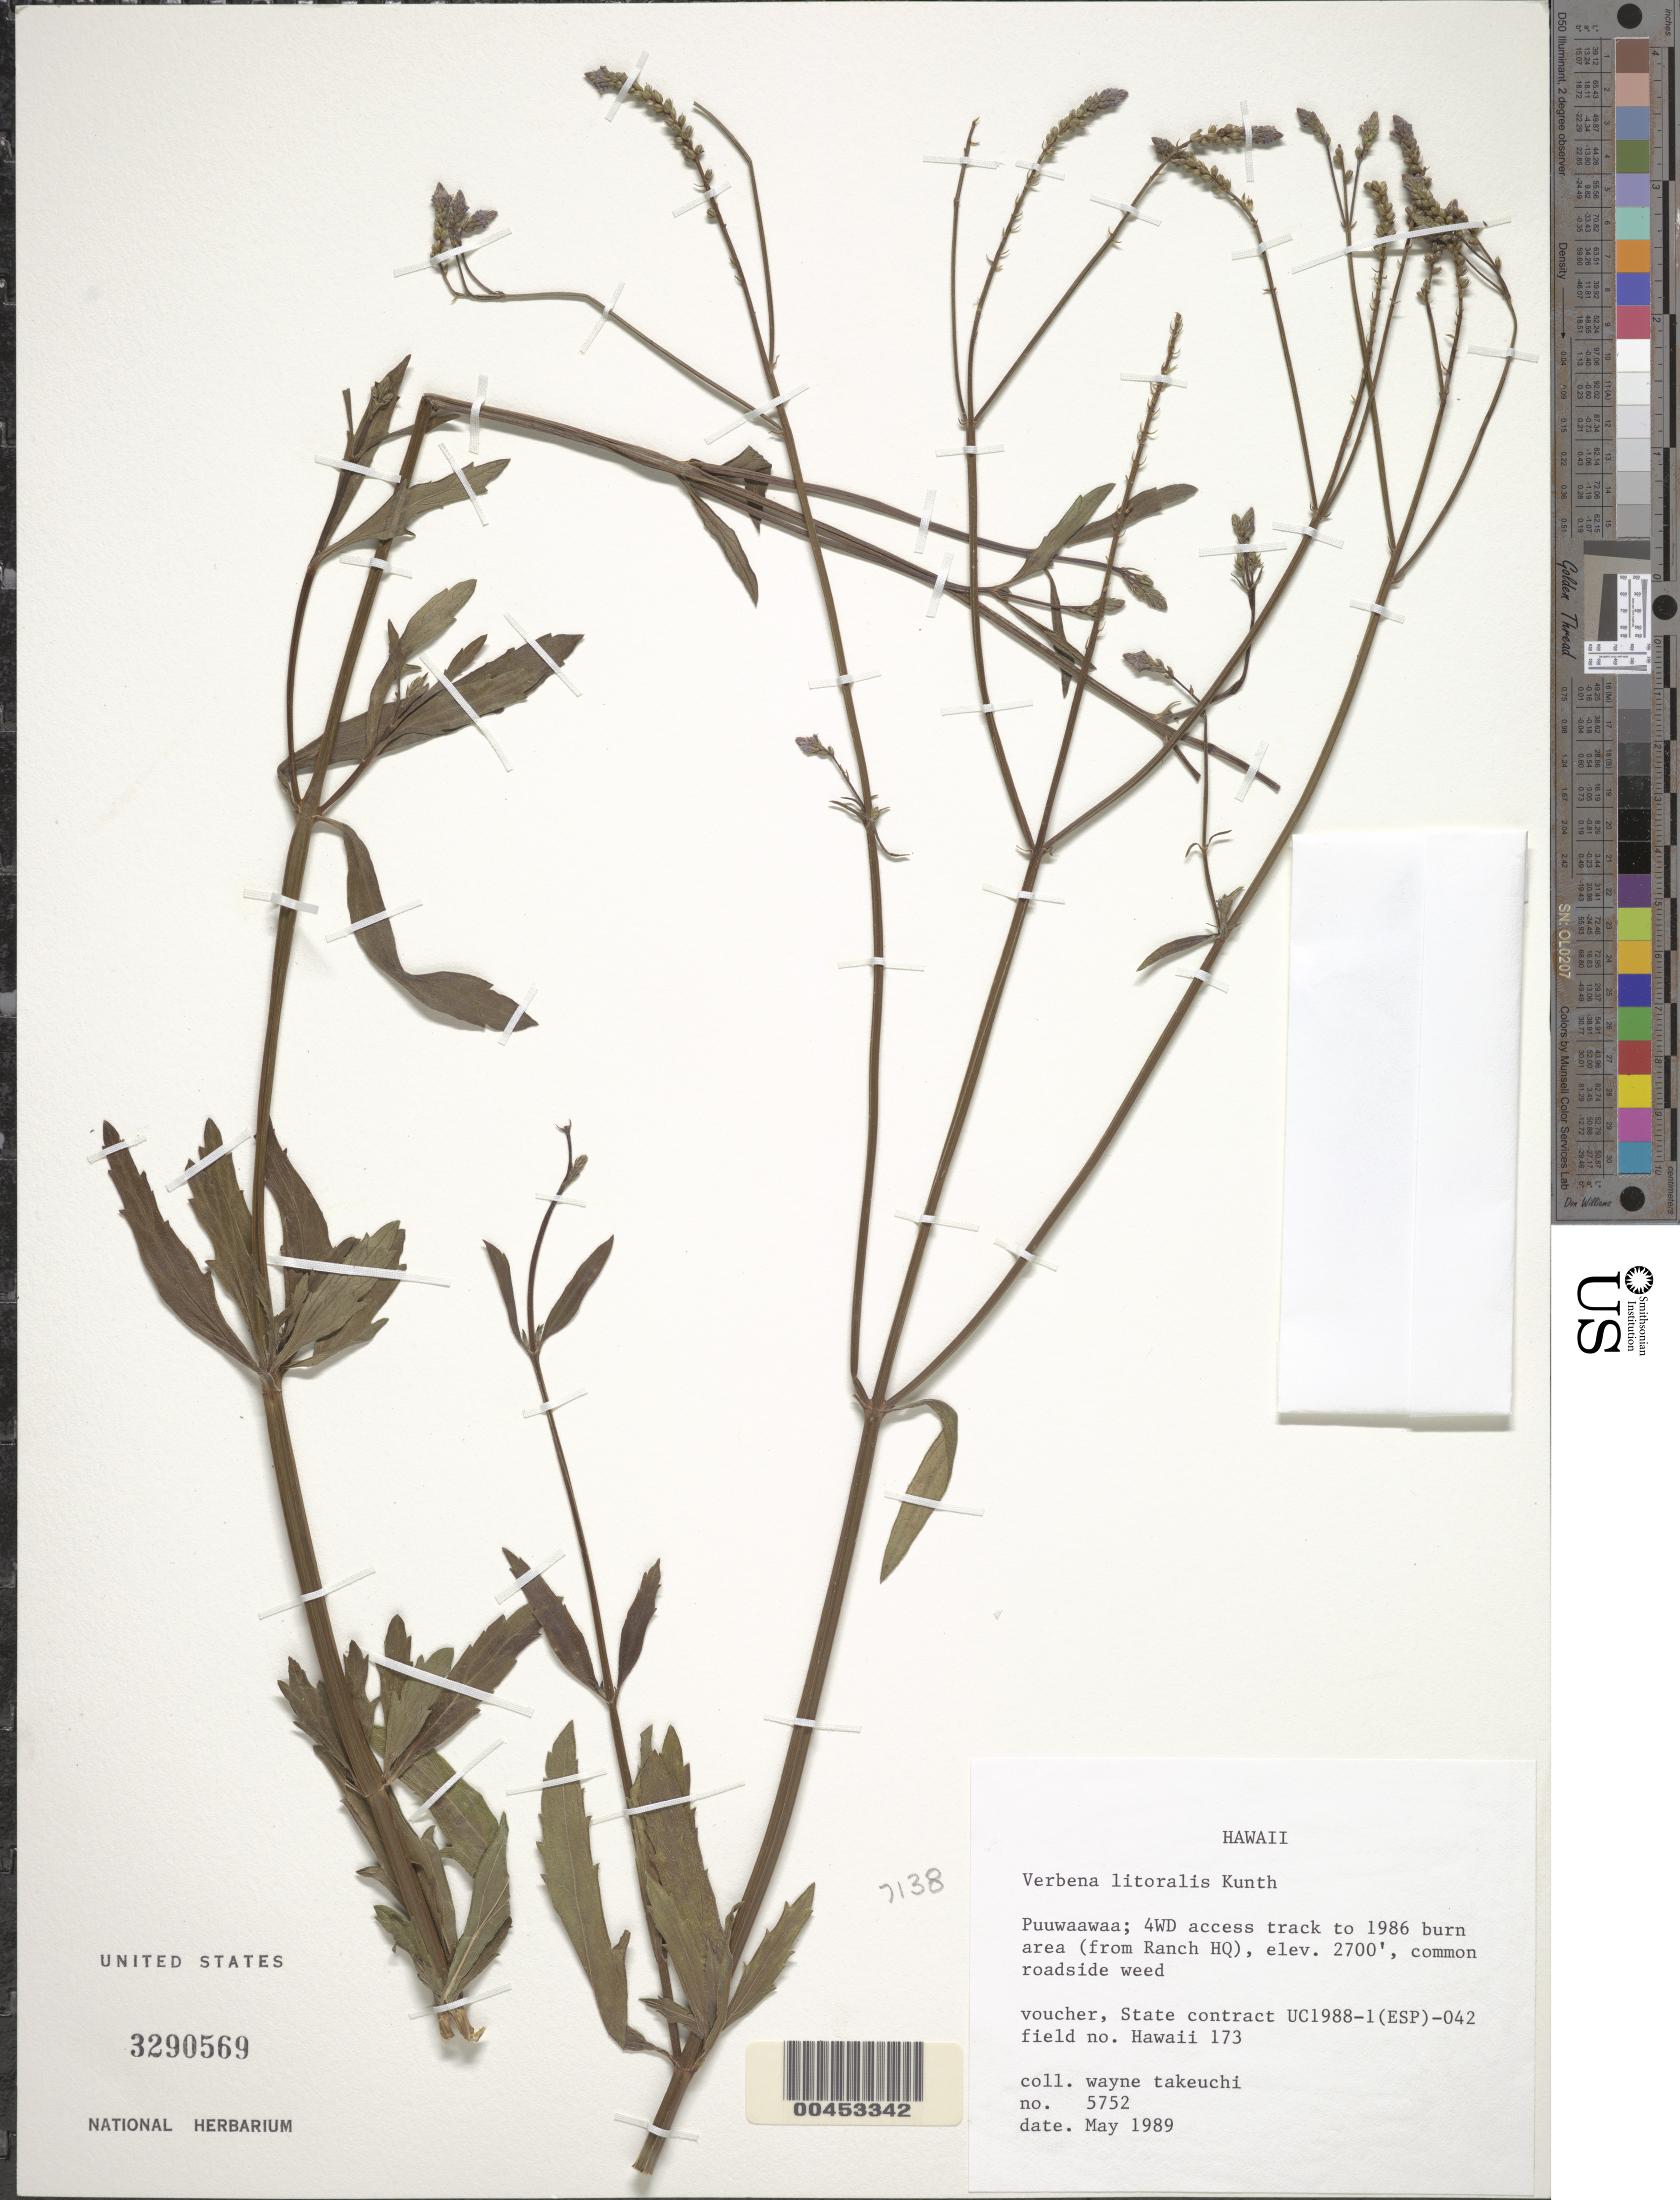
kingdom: Plantae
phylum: Tracheophyta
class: Magnoliopsida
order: Lamiales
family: Verbenaceae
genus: Verbena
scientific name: Verbena litoralis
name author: Kunth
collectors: W. N. Takeuchi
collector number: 5752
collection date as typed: May 1989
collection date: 1989-05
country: United States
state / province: Hawaii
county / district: Hawaii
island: Hawaii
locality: Puuwaawaa, 4WD access track to 1986 burn area (from Ranch HQ)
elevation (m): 823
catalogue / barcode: US 3290569